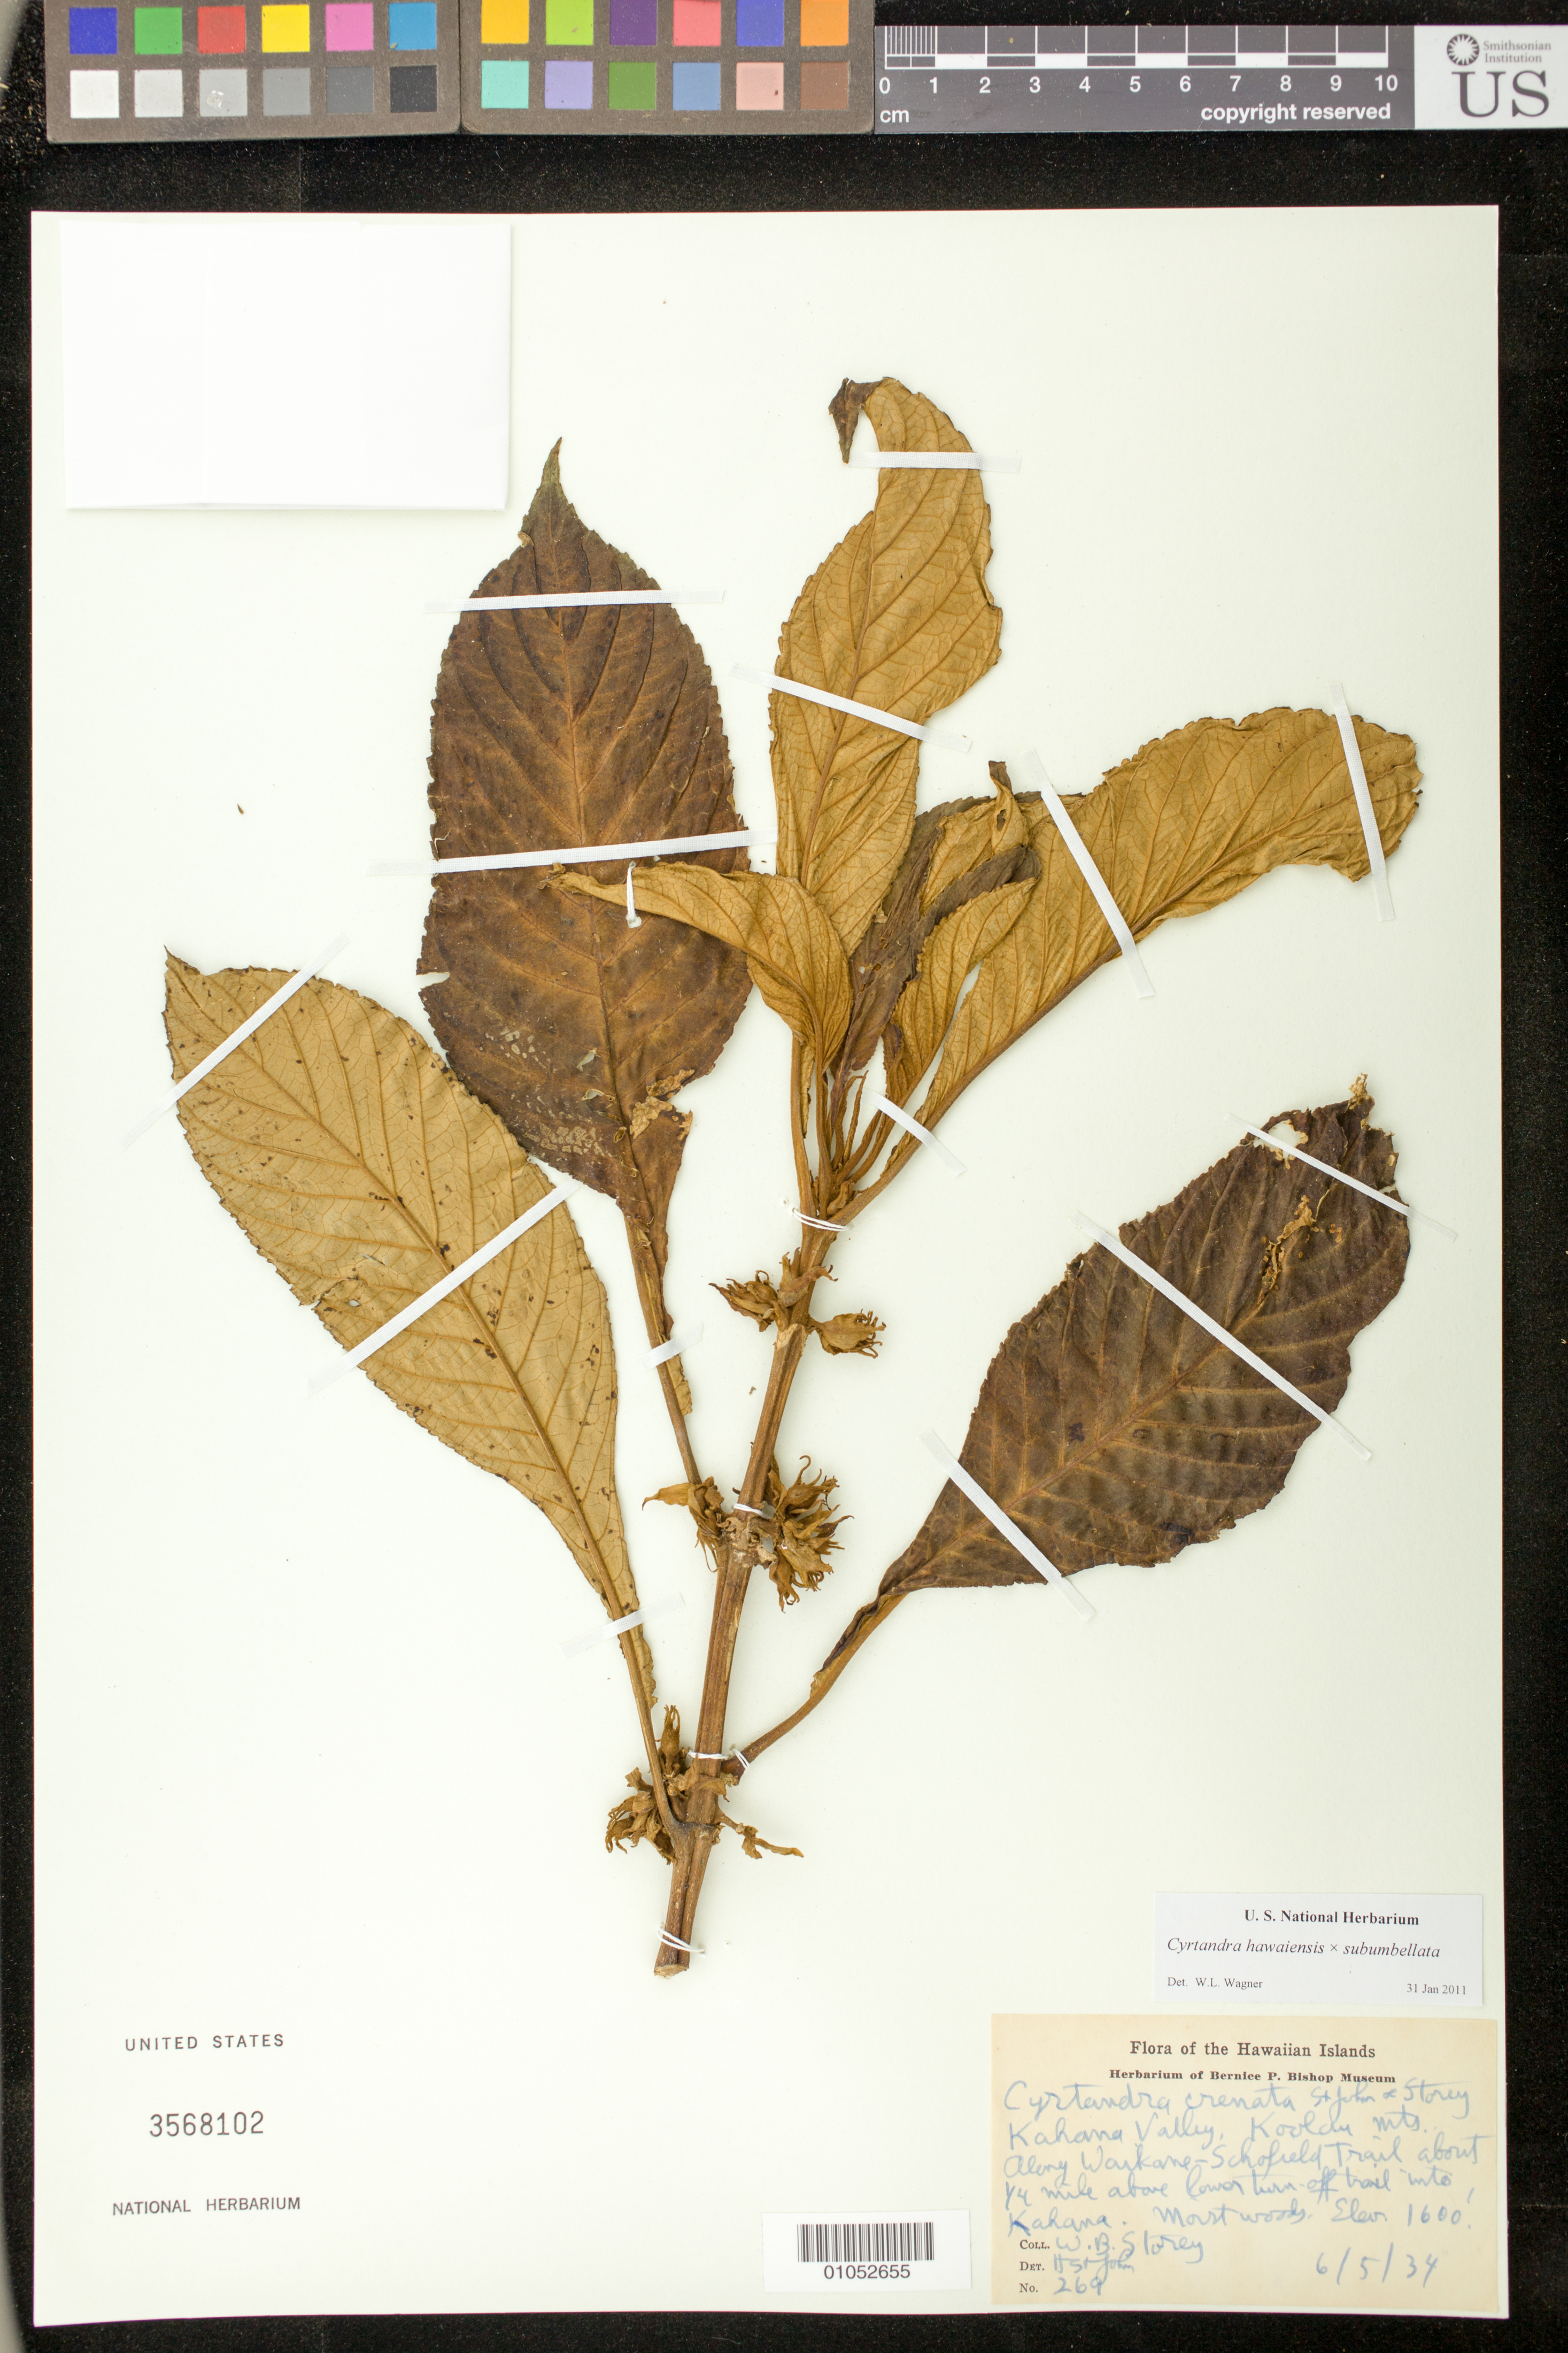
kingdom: Plantae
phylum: Tracheophyta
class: Magnoliopsida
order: Lamiales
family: Gesneriaceae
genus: Cyrtandra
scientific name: Cyrtandra hawaiensis x C. subumbellata (Hillebr.) H. St. John & Storey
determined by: St. John, H.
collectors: W. Storey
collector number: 269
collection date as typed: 5 Jun 1934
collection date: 1934-06-05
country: United States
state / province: Hawaii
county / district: Honolulu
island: Oahu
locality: Kahana Valley, Koolau Mts., along Waikane-Schofield Trail about 1/4 mile above lower turn-off trail into Kahana.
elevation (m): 488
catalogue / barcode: US 3568102